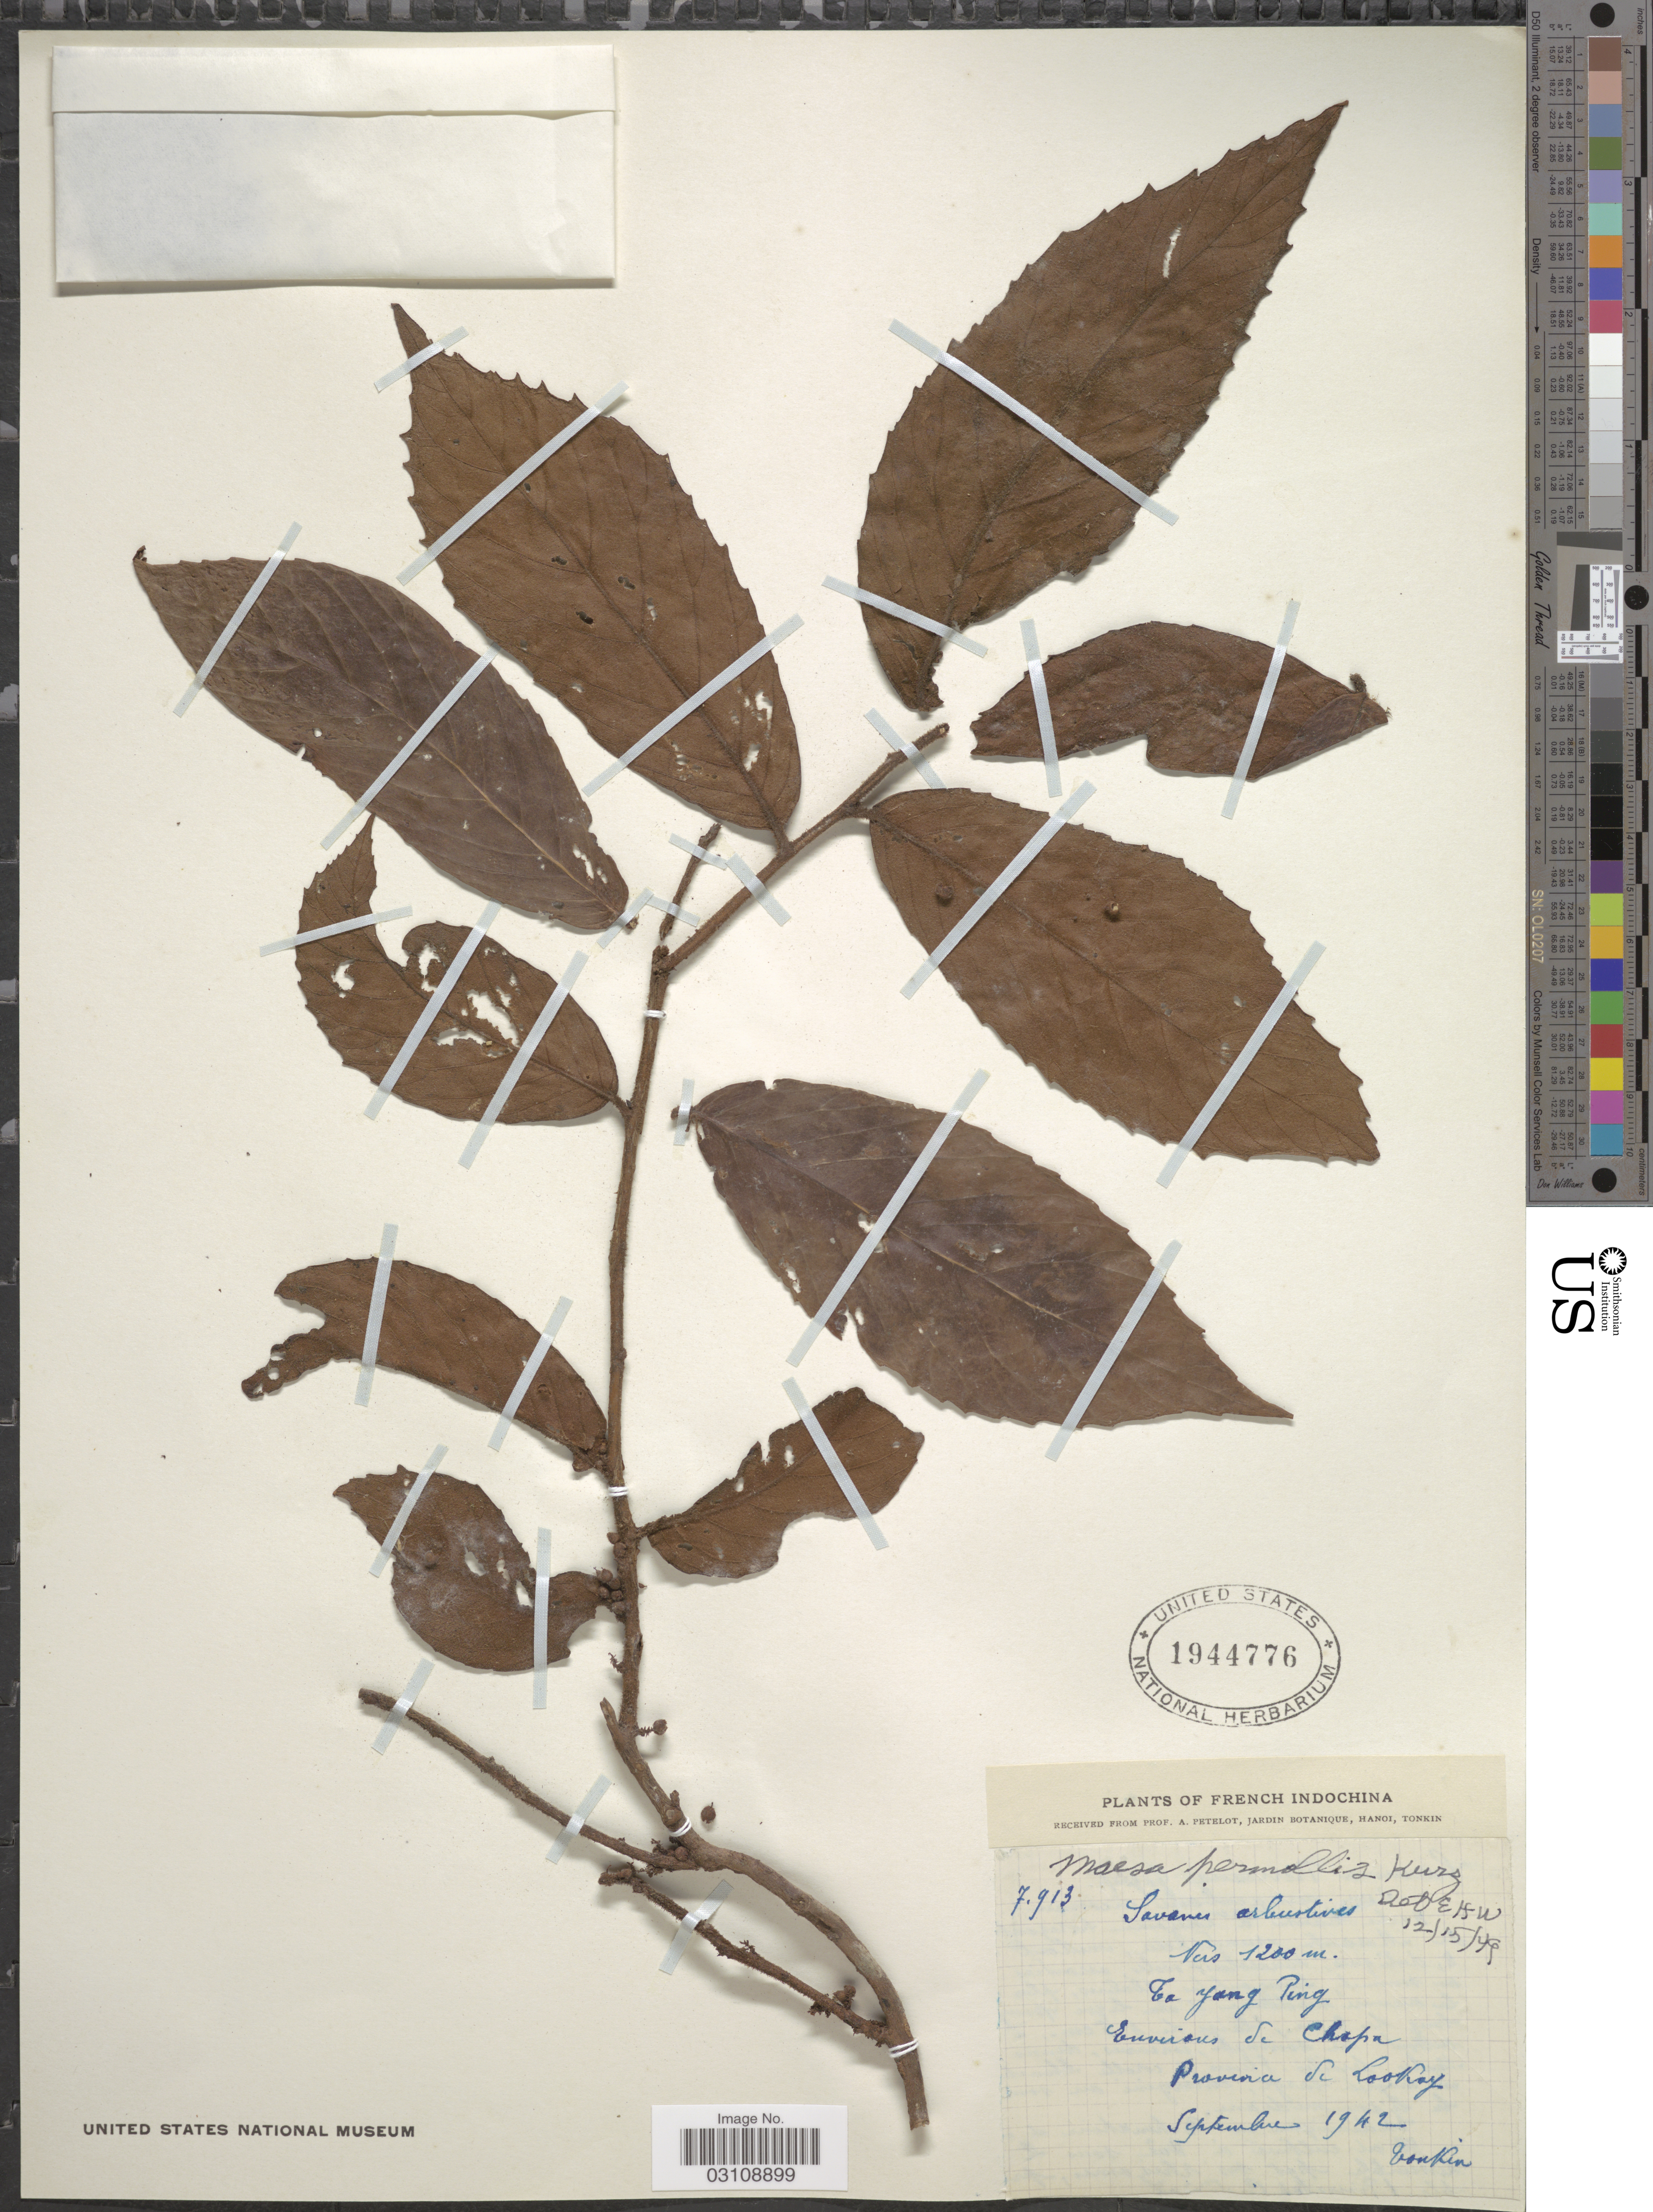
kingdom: Plantae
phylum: Tracheophyta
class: Magnoliopsida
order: Ericales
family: Primulaceae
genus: Maesa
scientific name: Maesa sp.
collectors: A. Petelot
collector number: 7913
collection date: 1942-09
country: Vietnam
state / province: Lao Cai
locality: French Indochina. Ta Yang Ping. Environs de Chapa. Province de Lao Kay. Tonkin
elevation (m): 1200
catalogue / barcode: US 1944776